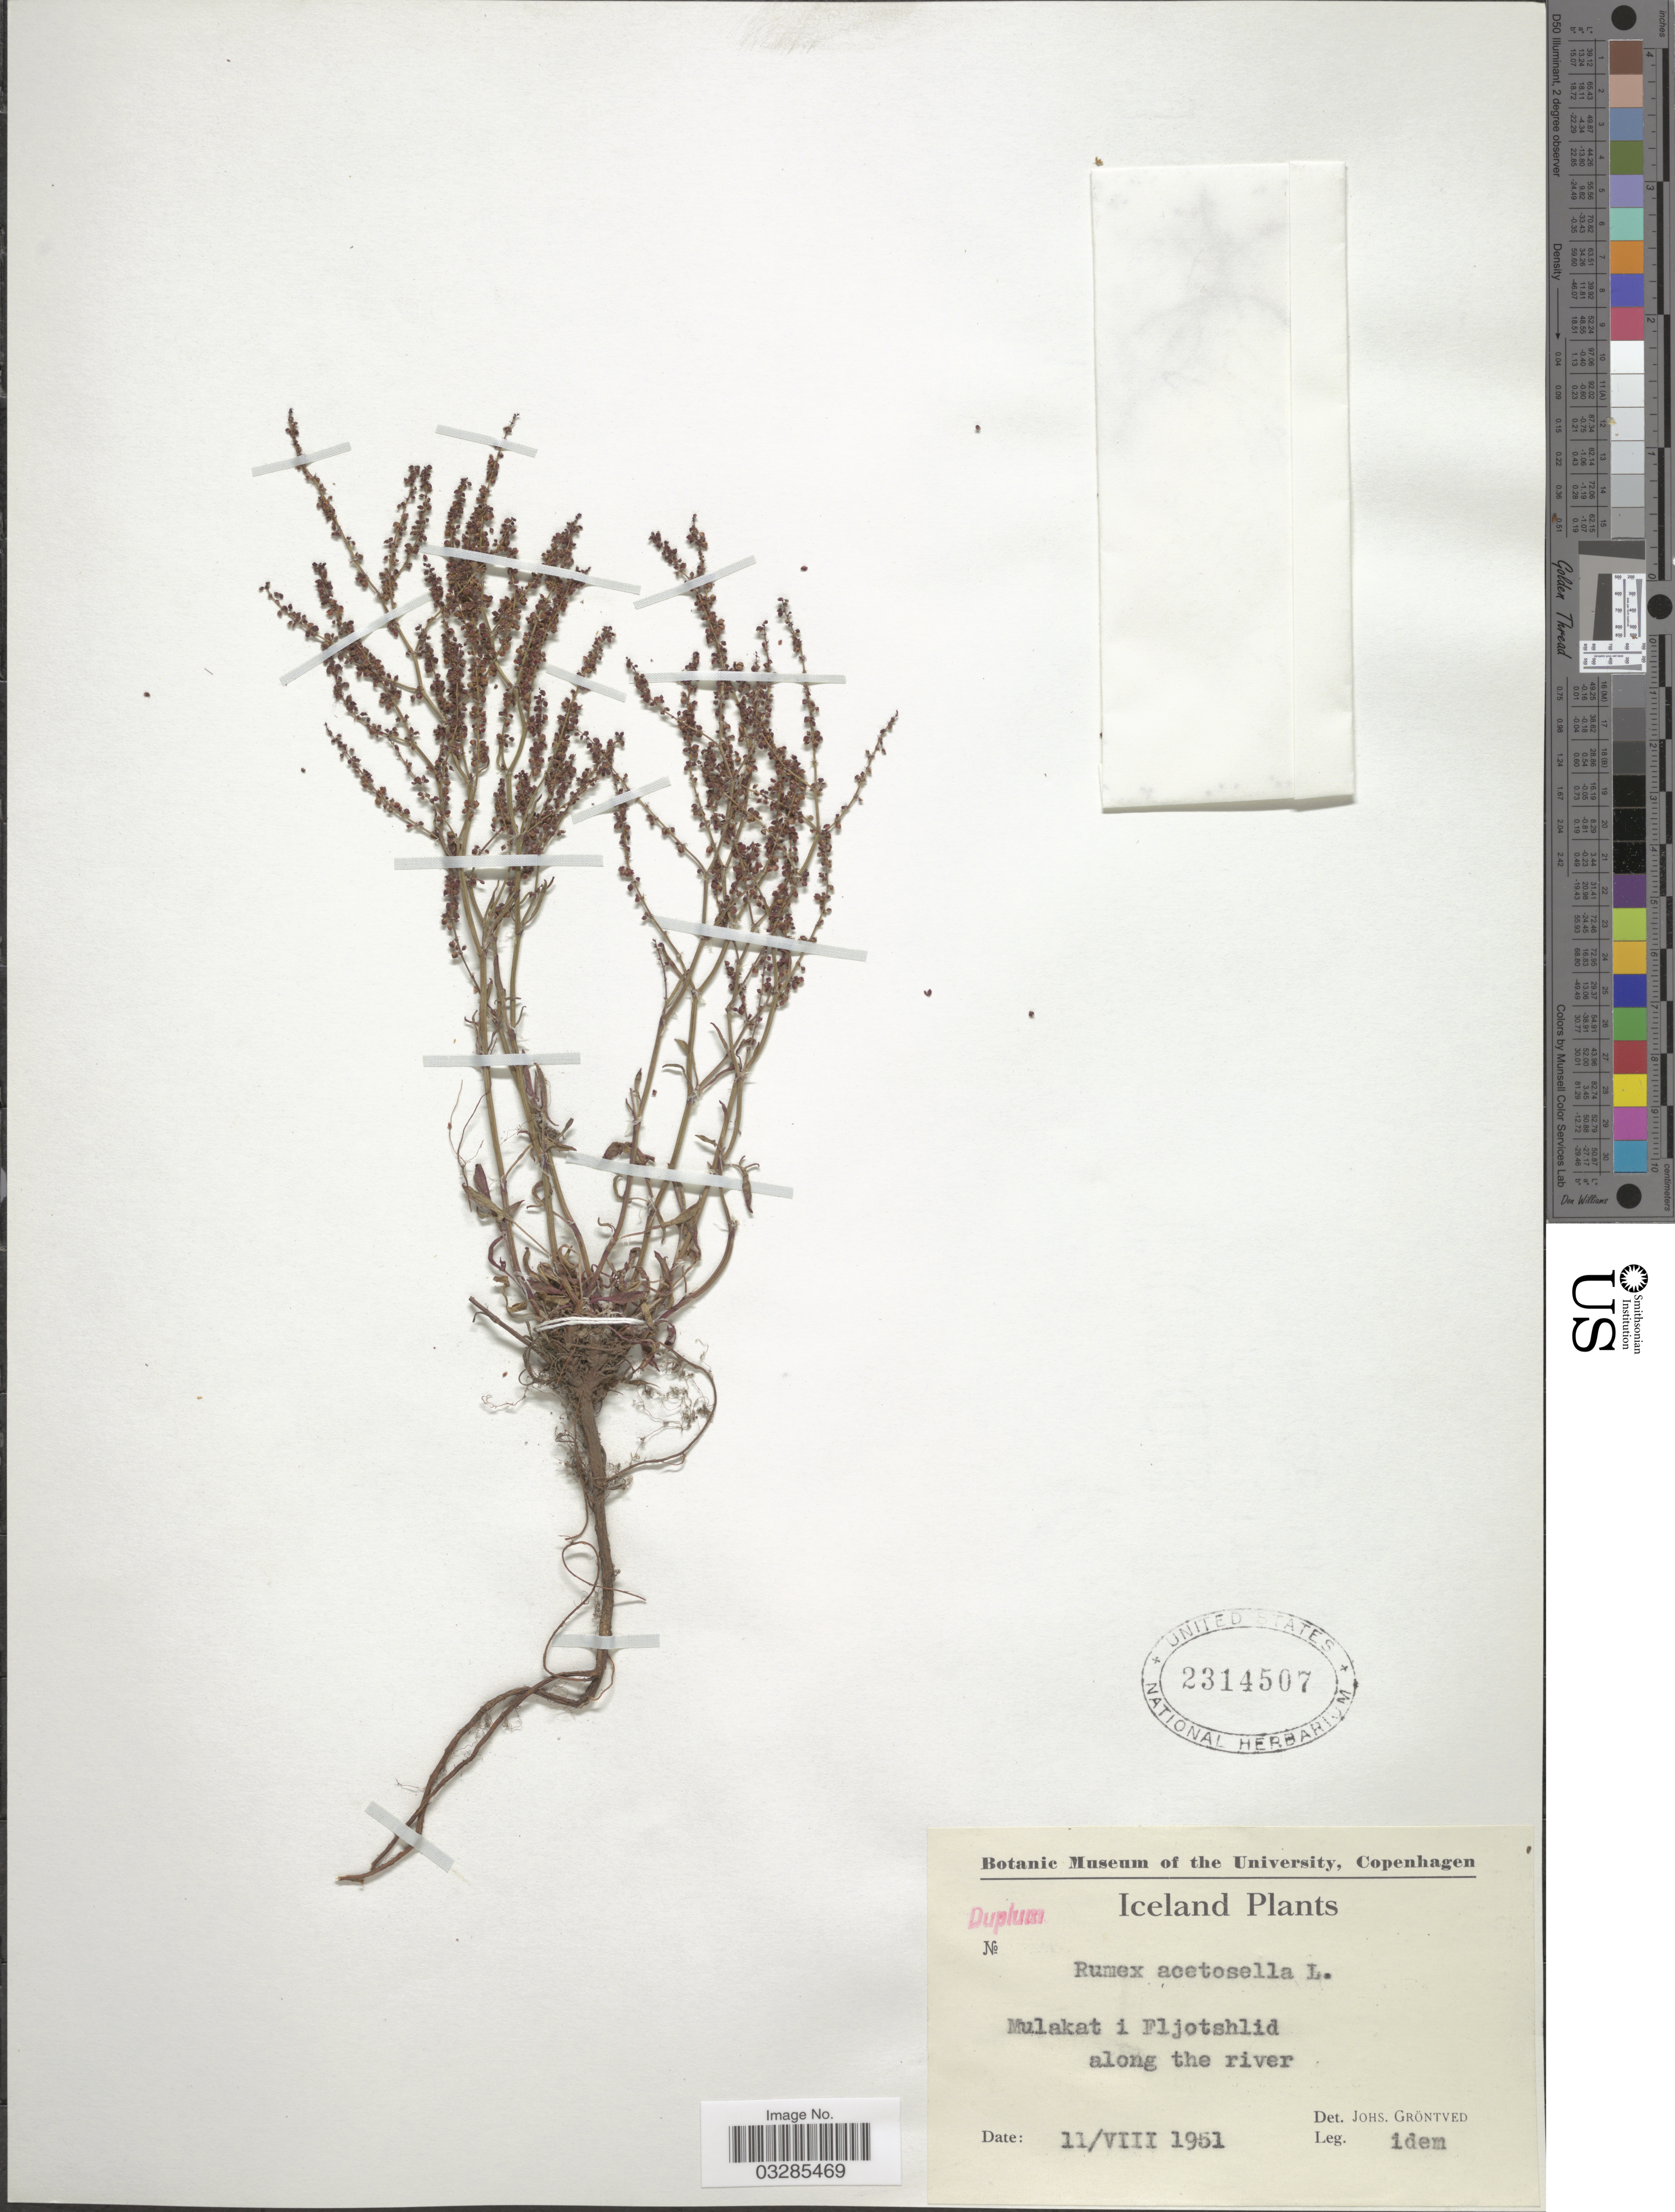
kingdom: Plantae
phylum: Tracheophyta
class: Magnoliopsida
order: Caryophyllales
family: Polygonaceae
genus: Rumex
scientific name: Rumex acetosella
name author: L.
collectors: J. Gröntved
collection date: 1951-08-11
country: Iceland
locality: Mulakat i Fljotshlid along the river.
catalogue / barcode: US 2314507